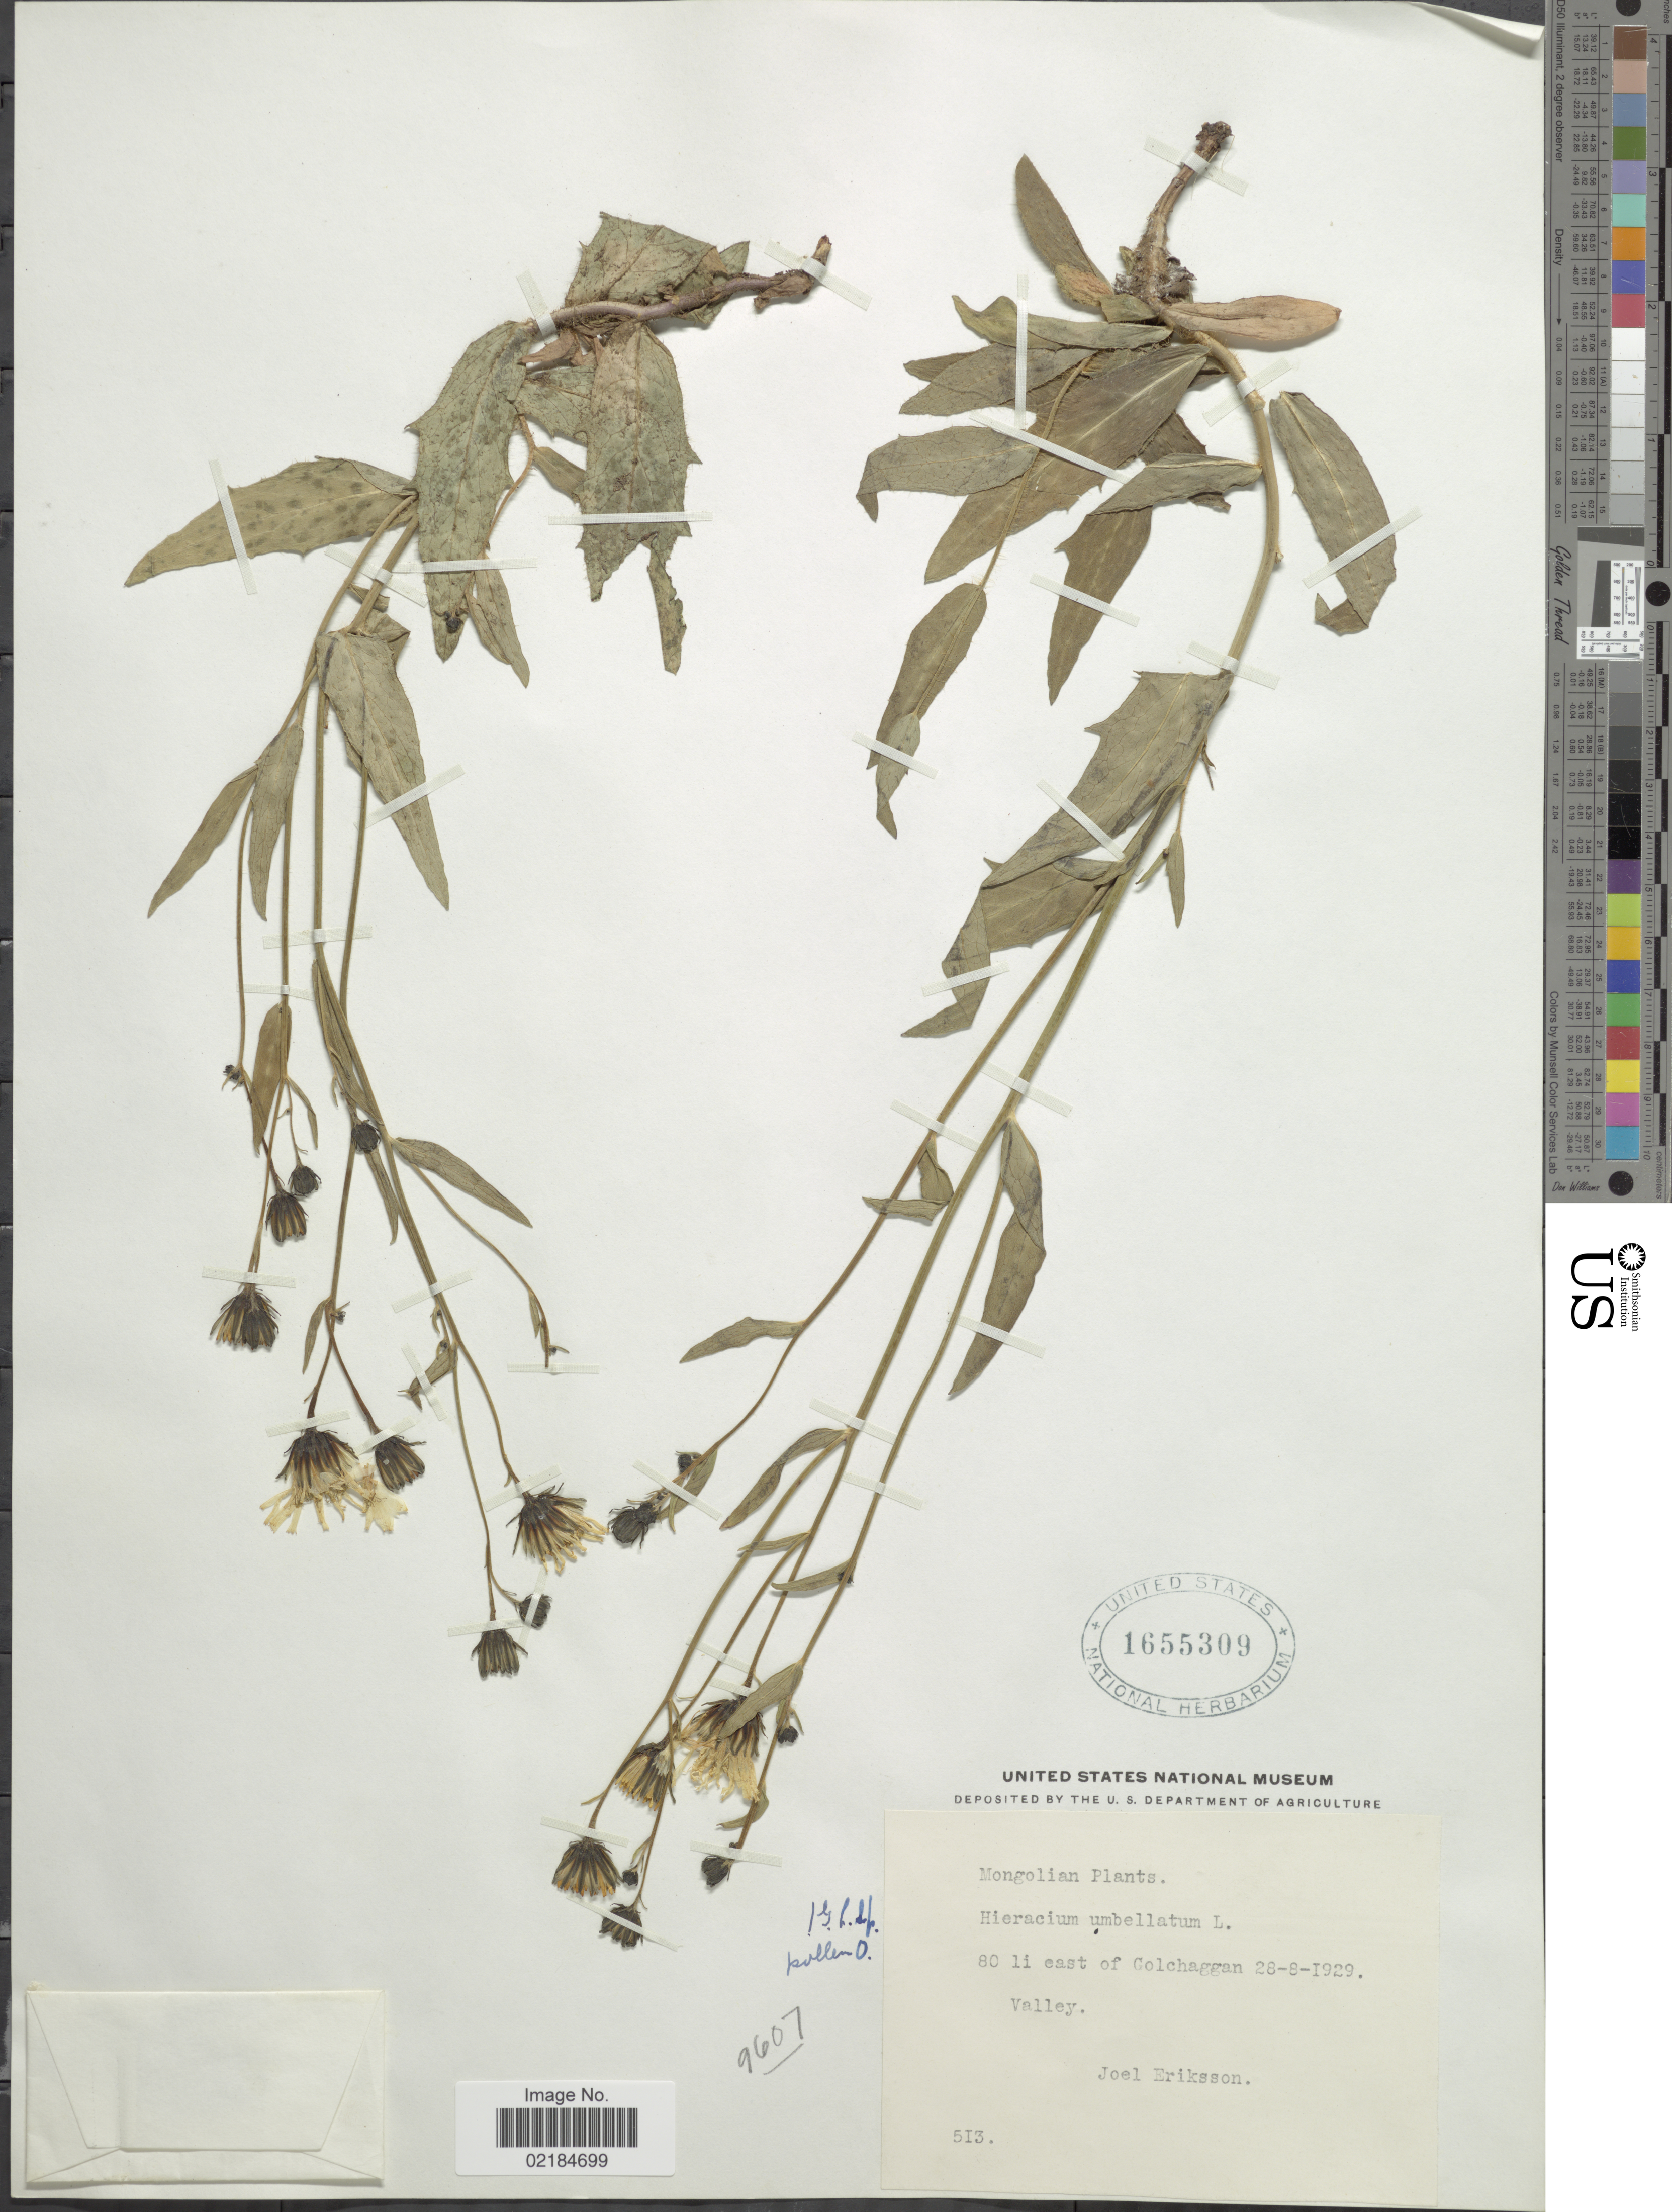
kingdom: Plantae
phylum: Tracheophyta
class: Magnoliopsida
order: Asterales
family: Asteraceae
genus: Hieracium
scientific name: Hieracium umbellatum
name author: L.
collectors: J. Eriksson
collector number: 513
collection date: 1929-08-28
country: Mongolia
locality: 80 li east of Golchaggan valley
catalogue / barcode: US 1655309